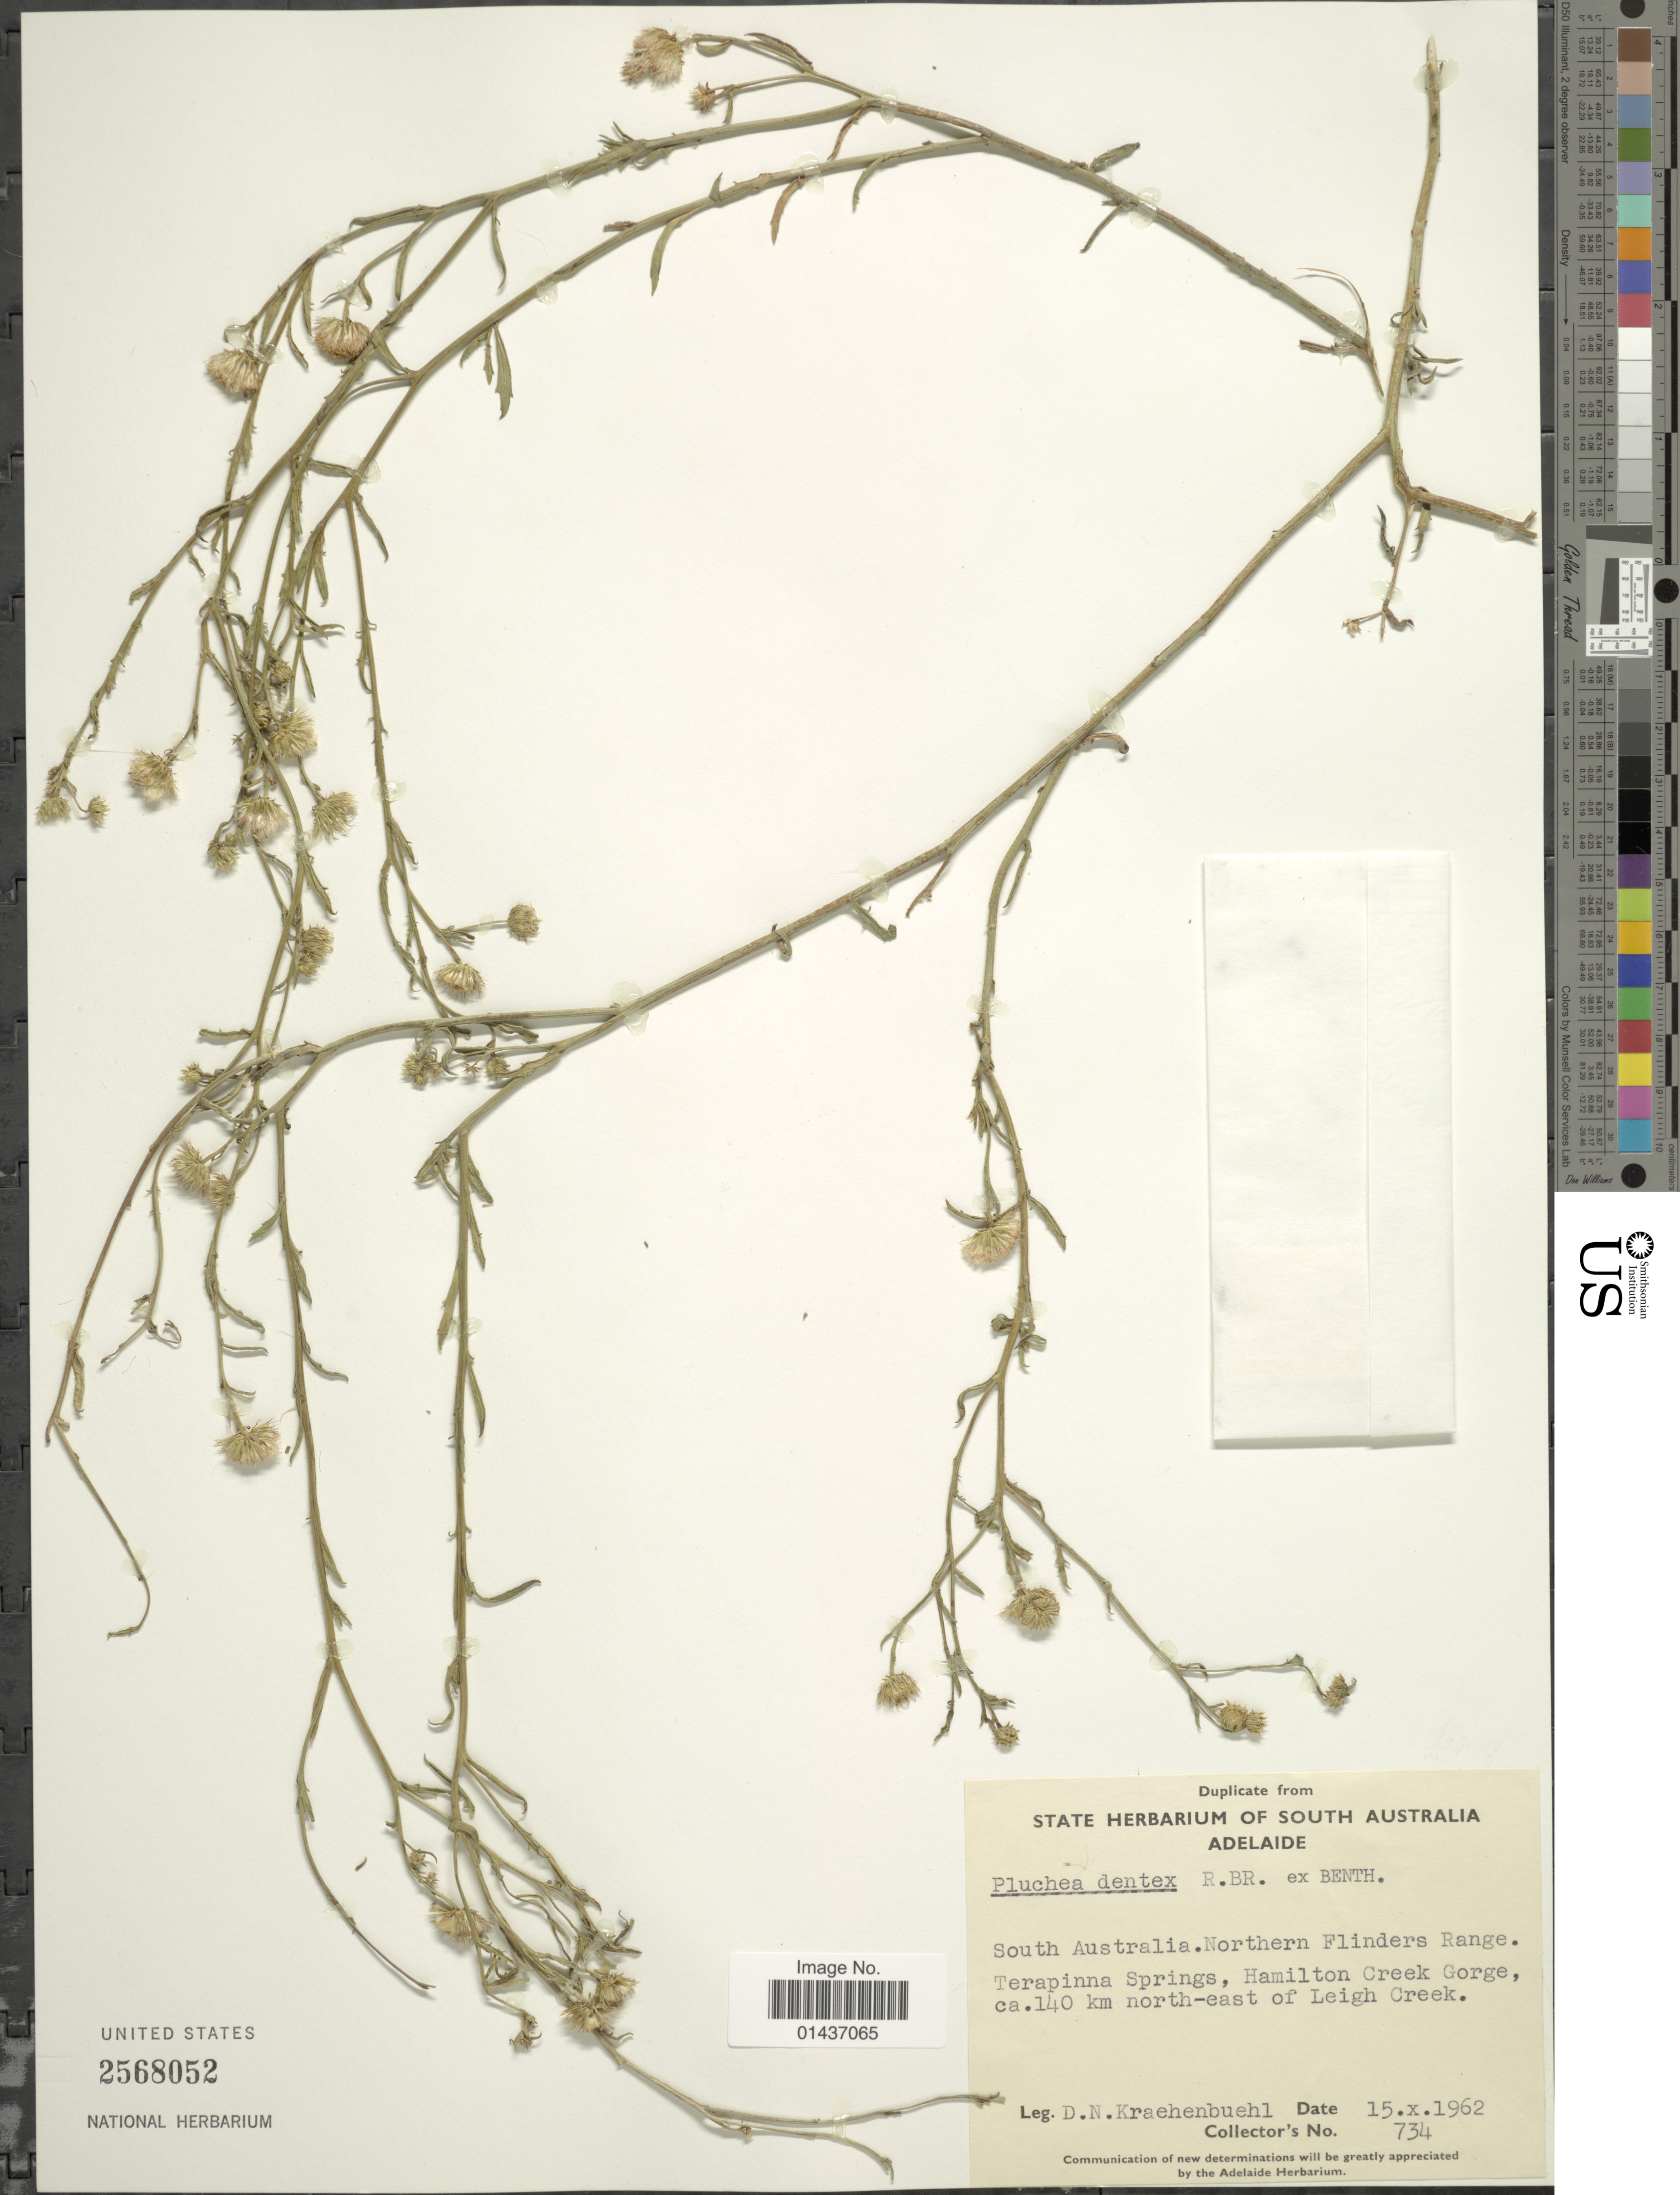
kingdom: Plantae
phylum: Tracheophyta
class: Magnoliopsida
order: Asterales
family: Asteraceae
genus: Pluchea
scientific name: Pluchea dentex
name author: R. Br. ex Benth.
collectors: D. Kraehenbuehl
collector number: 734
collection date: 1962-10-15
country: Australia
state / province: South Australia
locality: Northern Flinders Range. Terapinna Springs, Hamilton Creek Gorge, ca.140 km north-east of Leigh Creek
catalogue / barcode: US 2568052